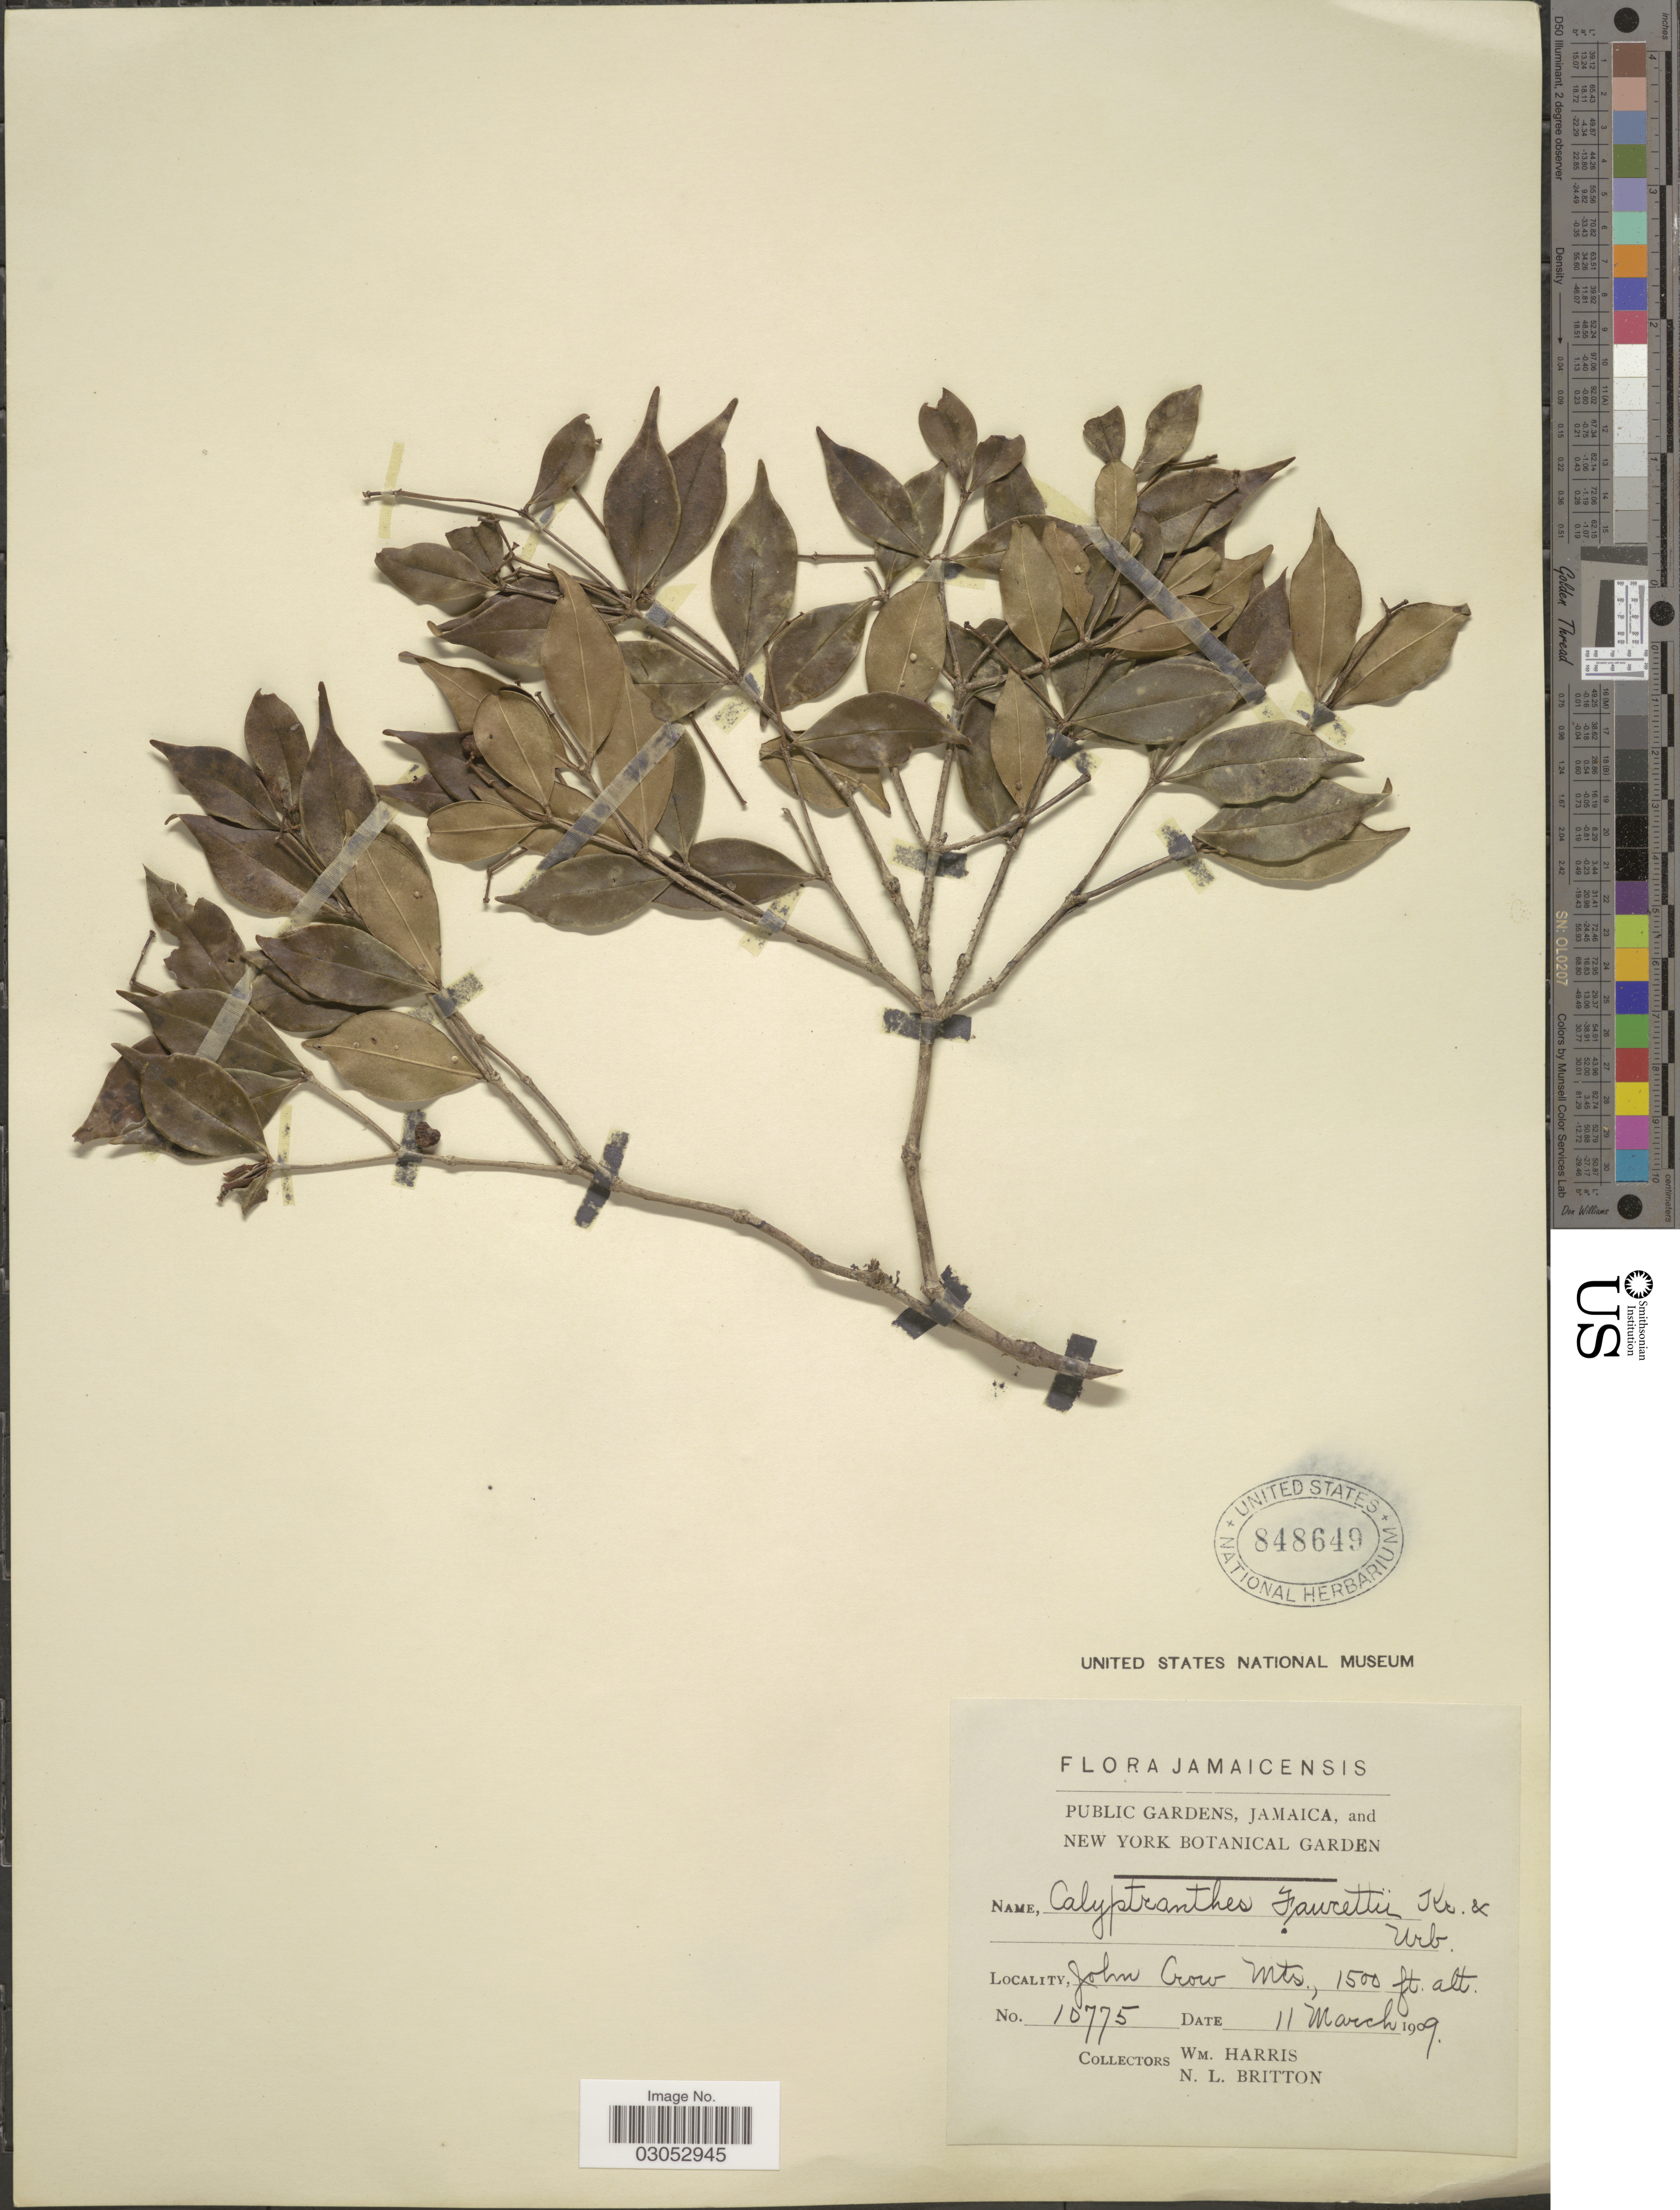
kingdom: Plantae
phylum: Tracheophyta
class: Magnoliopsida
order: Myrtales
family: Myrtaceae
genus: Myrcia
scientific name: Myrcia fawcettii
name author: (Krug & Urb.) K. Campbell & K. Samra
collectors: W. Harris & N. Britton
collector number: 10775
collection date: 1909-03-11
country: Jamaica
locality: John Cow Mts.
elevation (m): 457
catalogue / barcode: US 848649